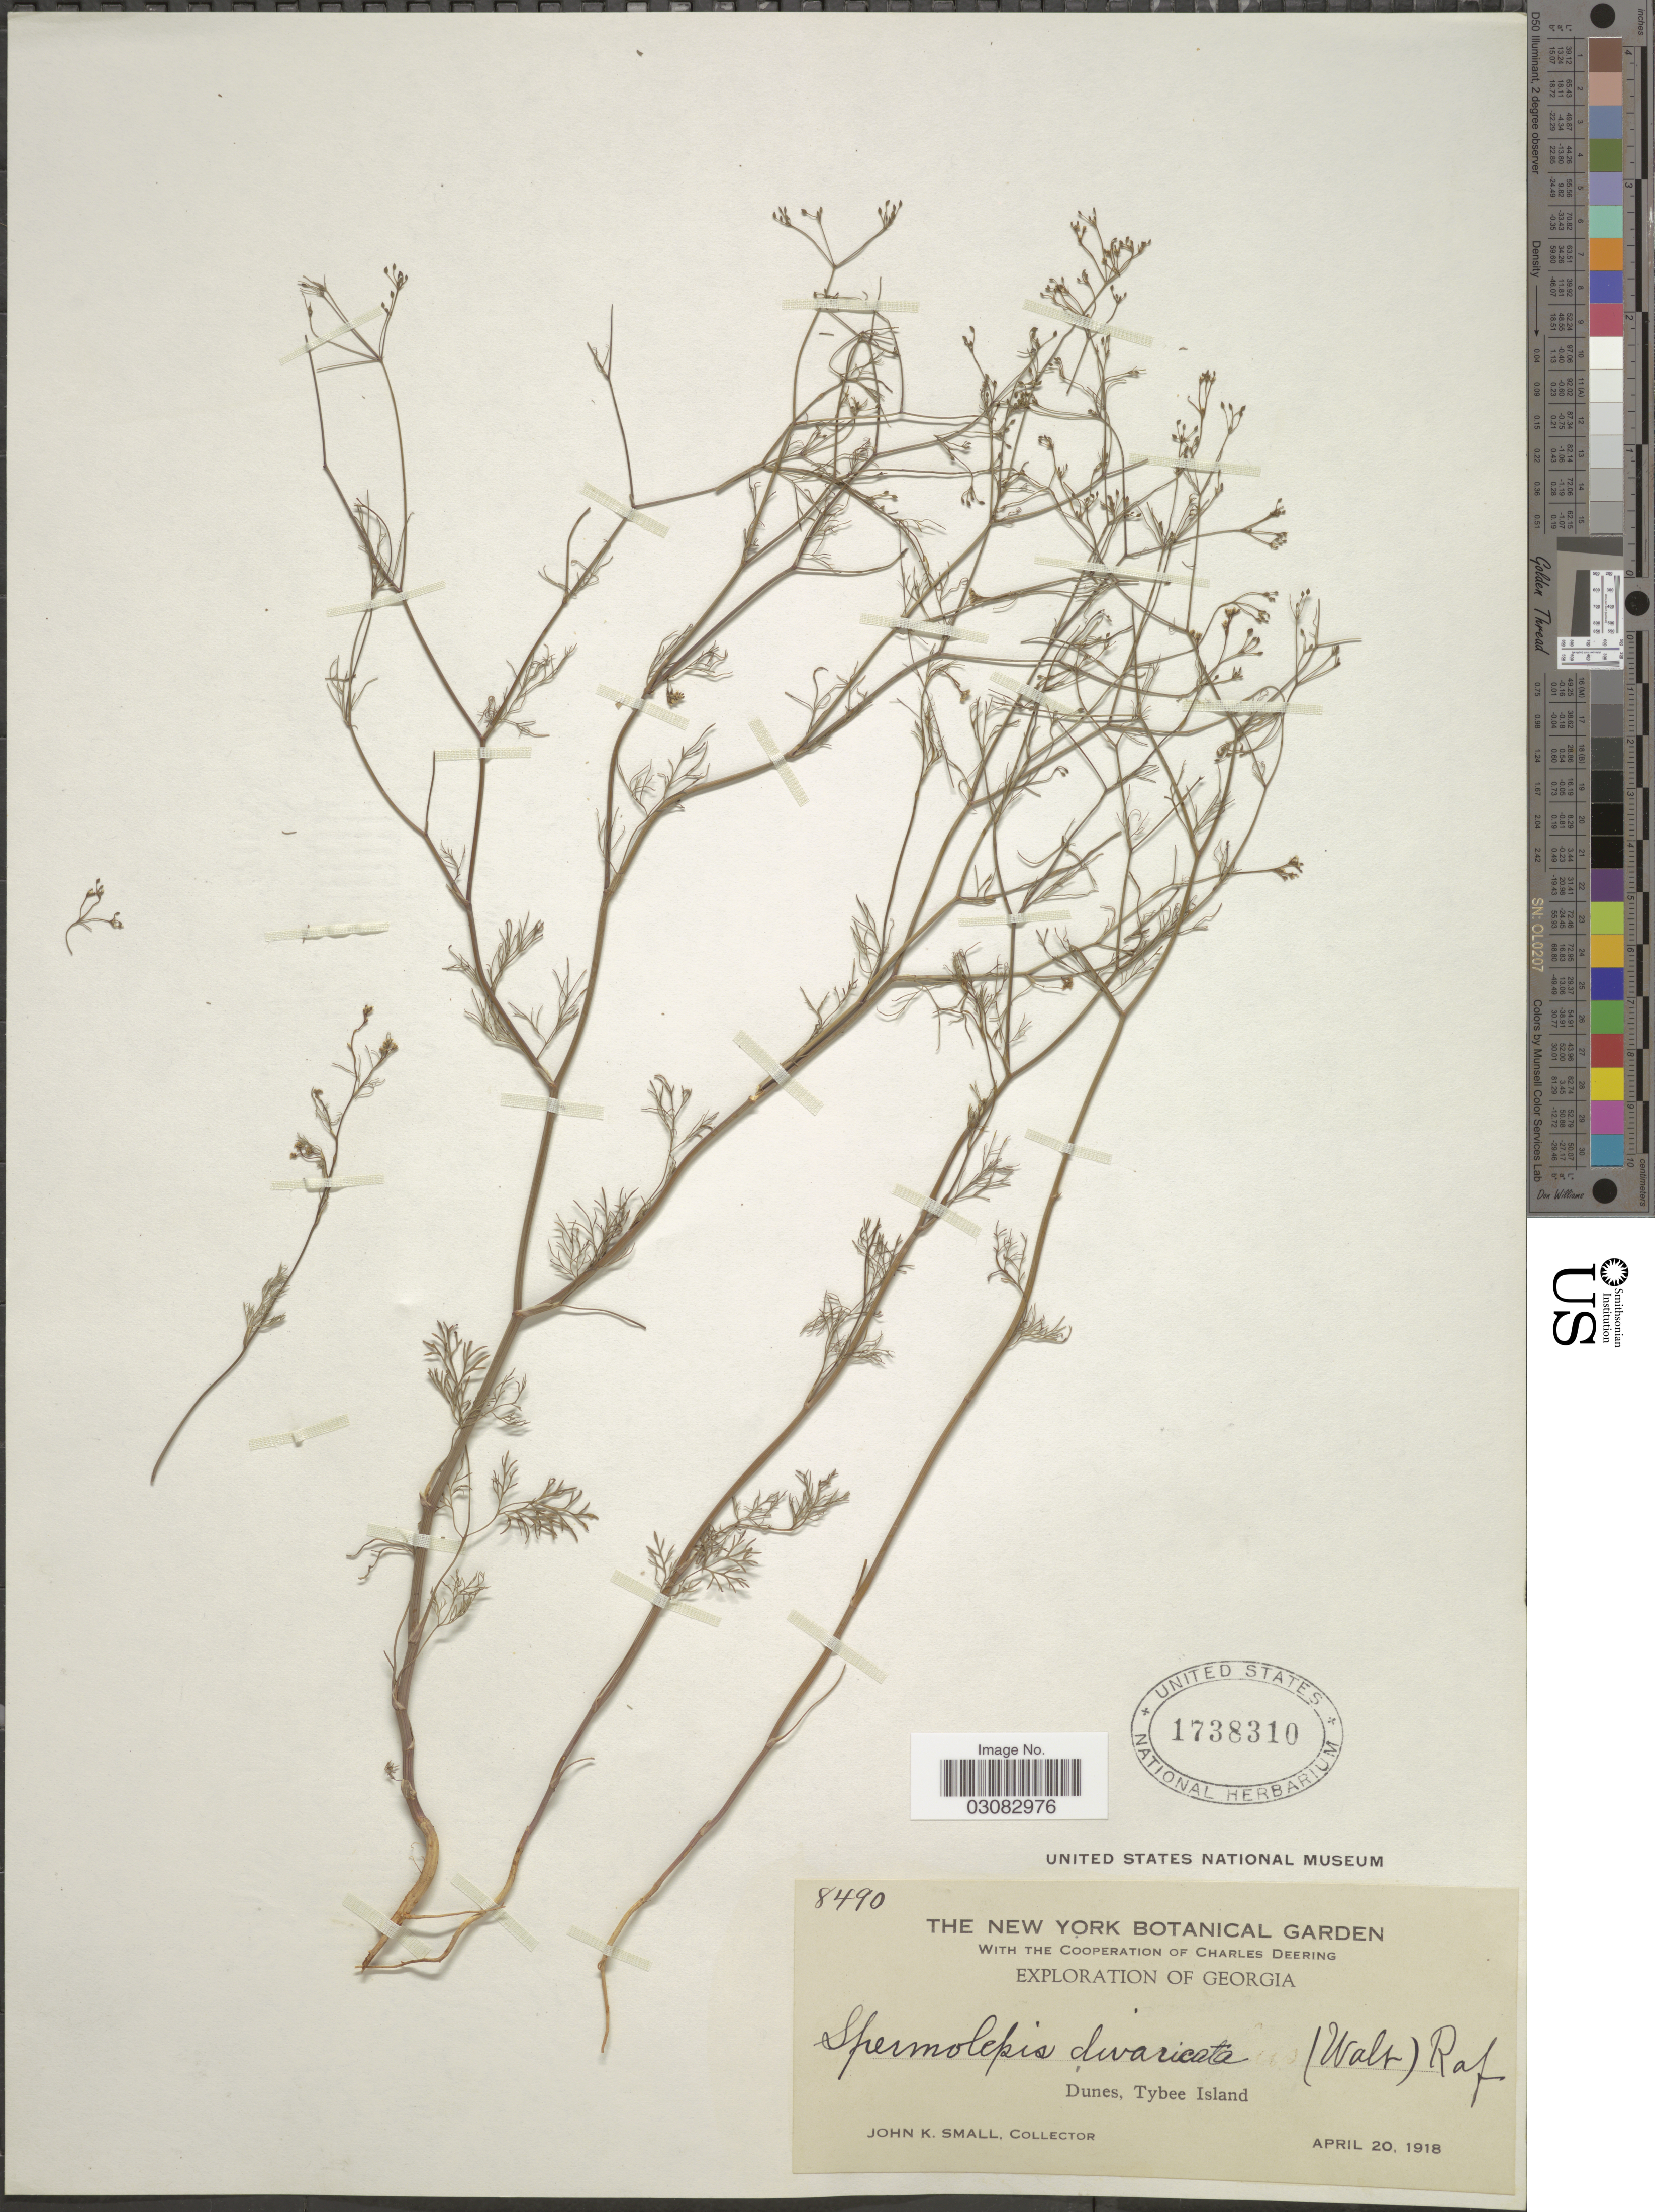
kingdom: Plantae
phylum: Tracheophyta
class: Magnoliopsida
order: Apiales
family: Apiaceae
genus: Spermolepis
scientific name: Spermolepis divaricata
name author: (Walter) Raf.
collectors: J. K. Small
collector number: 8490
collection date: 1918-04-20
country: United States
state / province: Georgia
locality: Dunes, Tybee Island.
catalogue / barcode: US 1738310